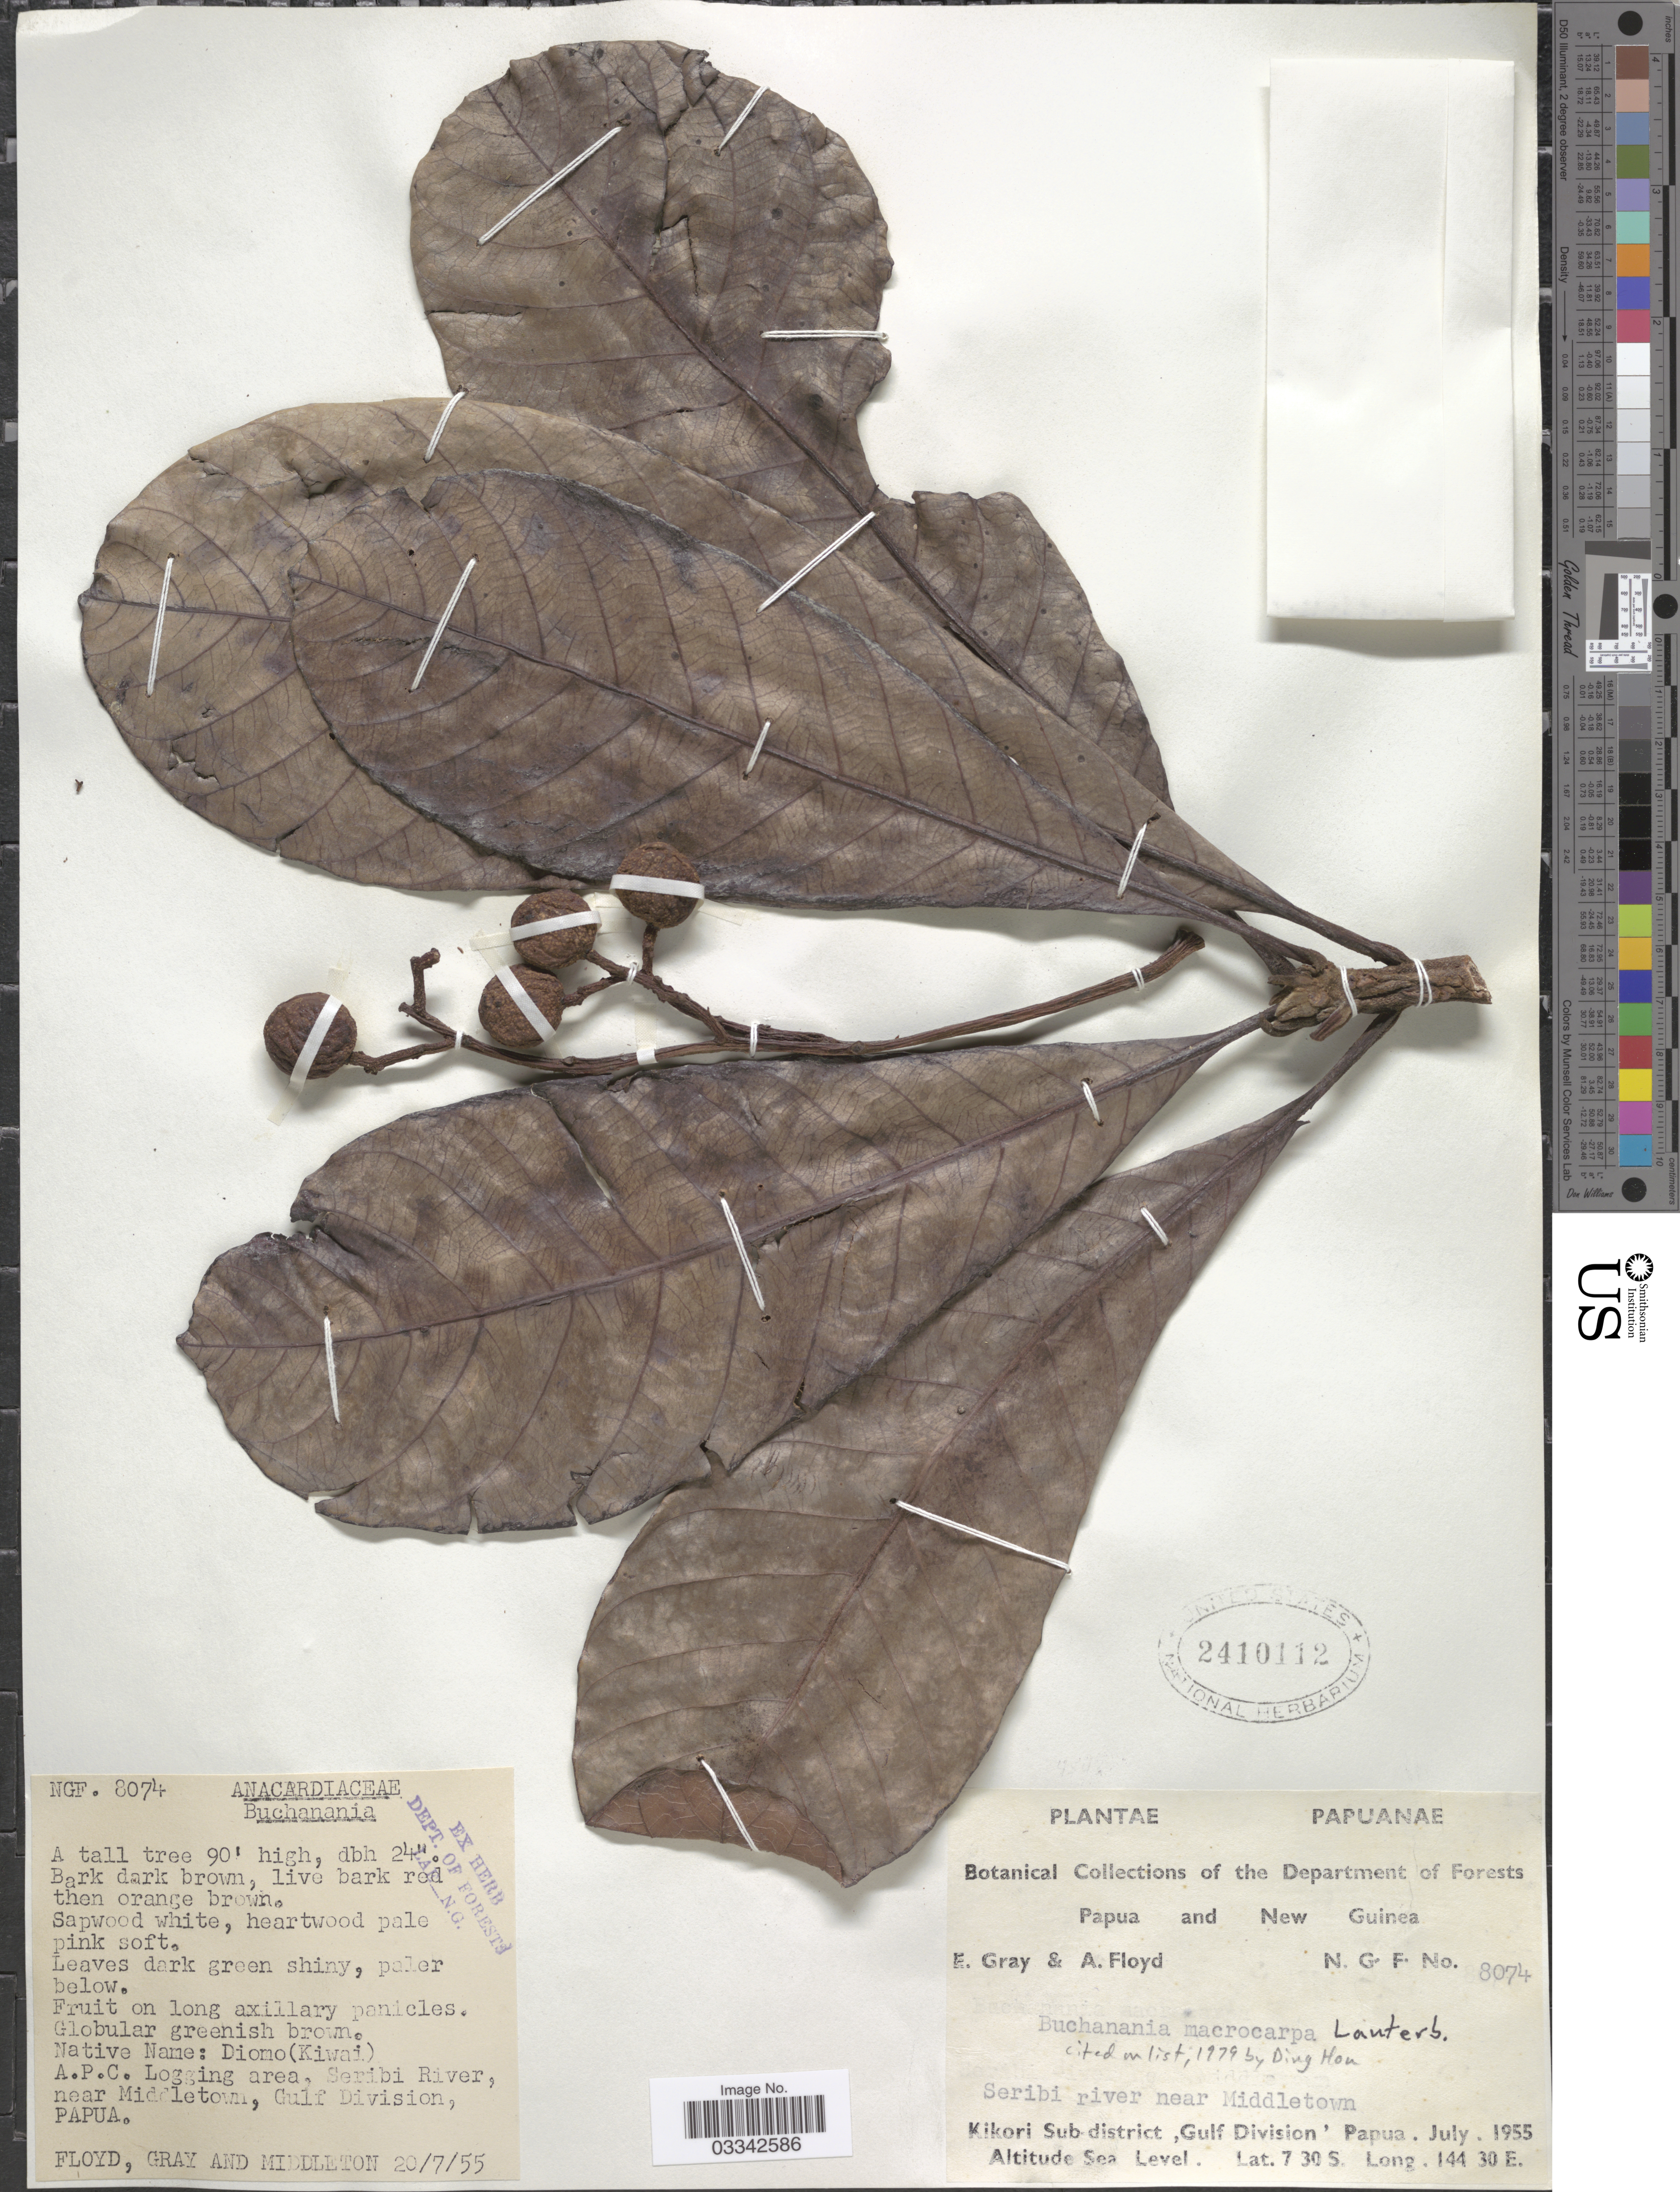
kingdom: Plantae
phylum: Tracheophyta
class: Magnoliopsida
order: Sapindales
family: Anacardiaceae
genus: Buchanania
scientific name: Buchanania macrocarpa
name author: Lauterb.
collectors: E. C. G. Gray, A. Floyd & Middleton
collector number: NGF 8074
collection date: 1955-07-20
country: Papua New Guinea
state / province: Gulf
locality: A.P.C. Logging area, Seribi river near Middletown, Gulf Division. Kikori Sub-district.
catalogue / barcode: US 2410112